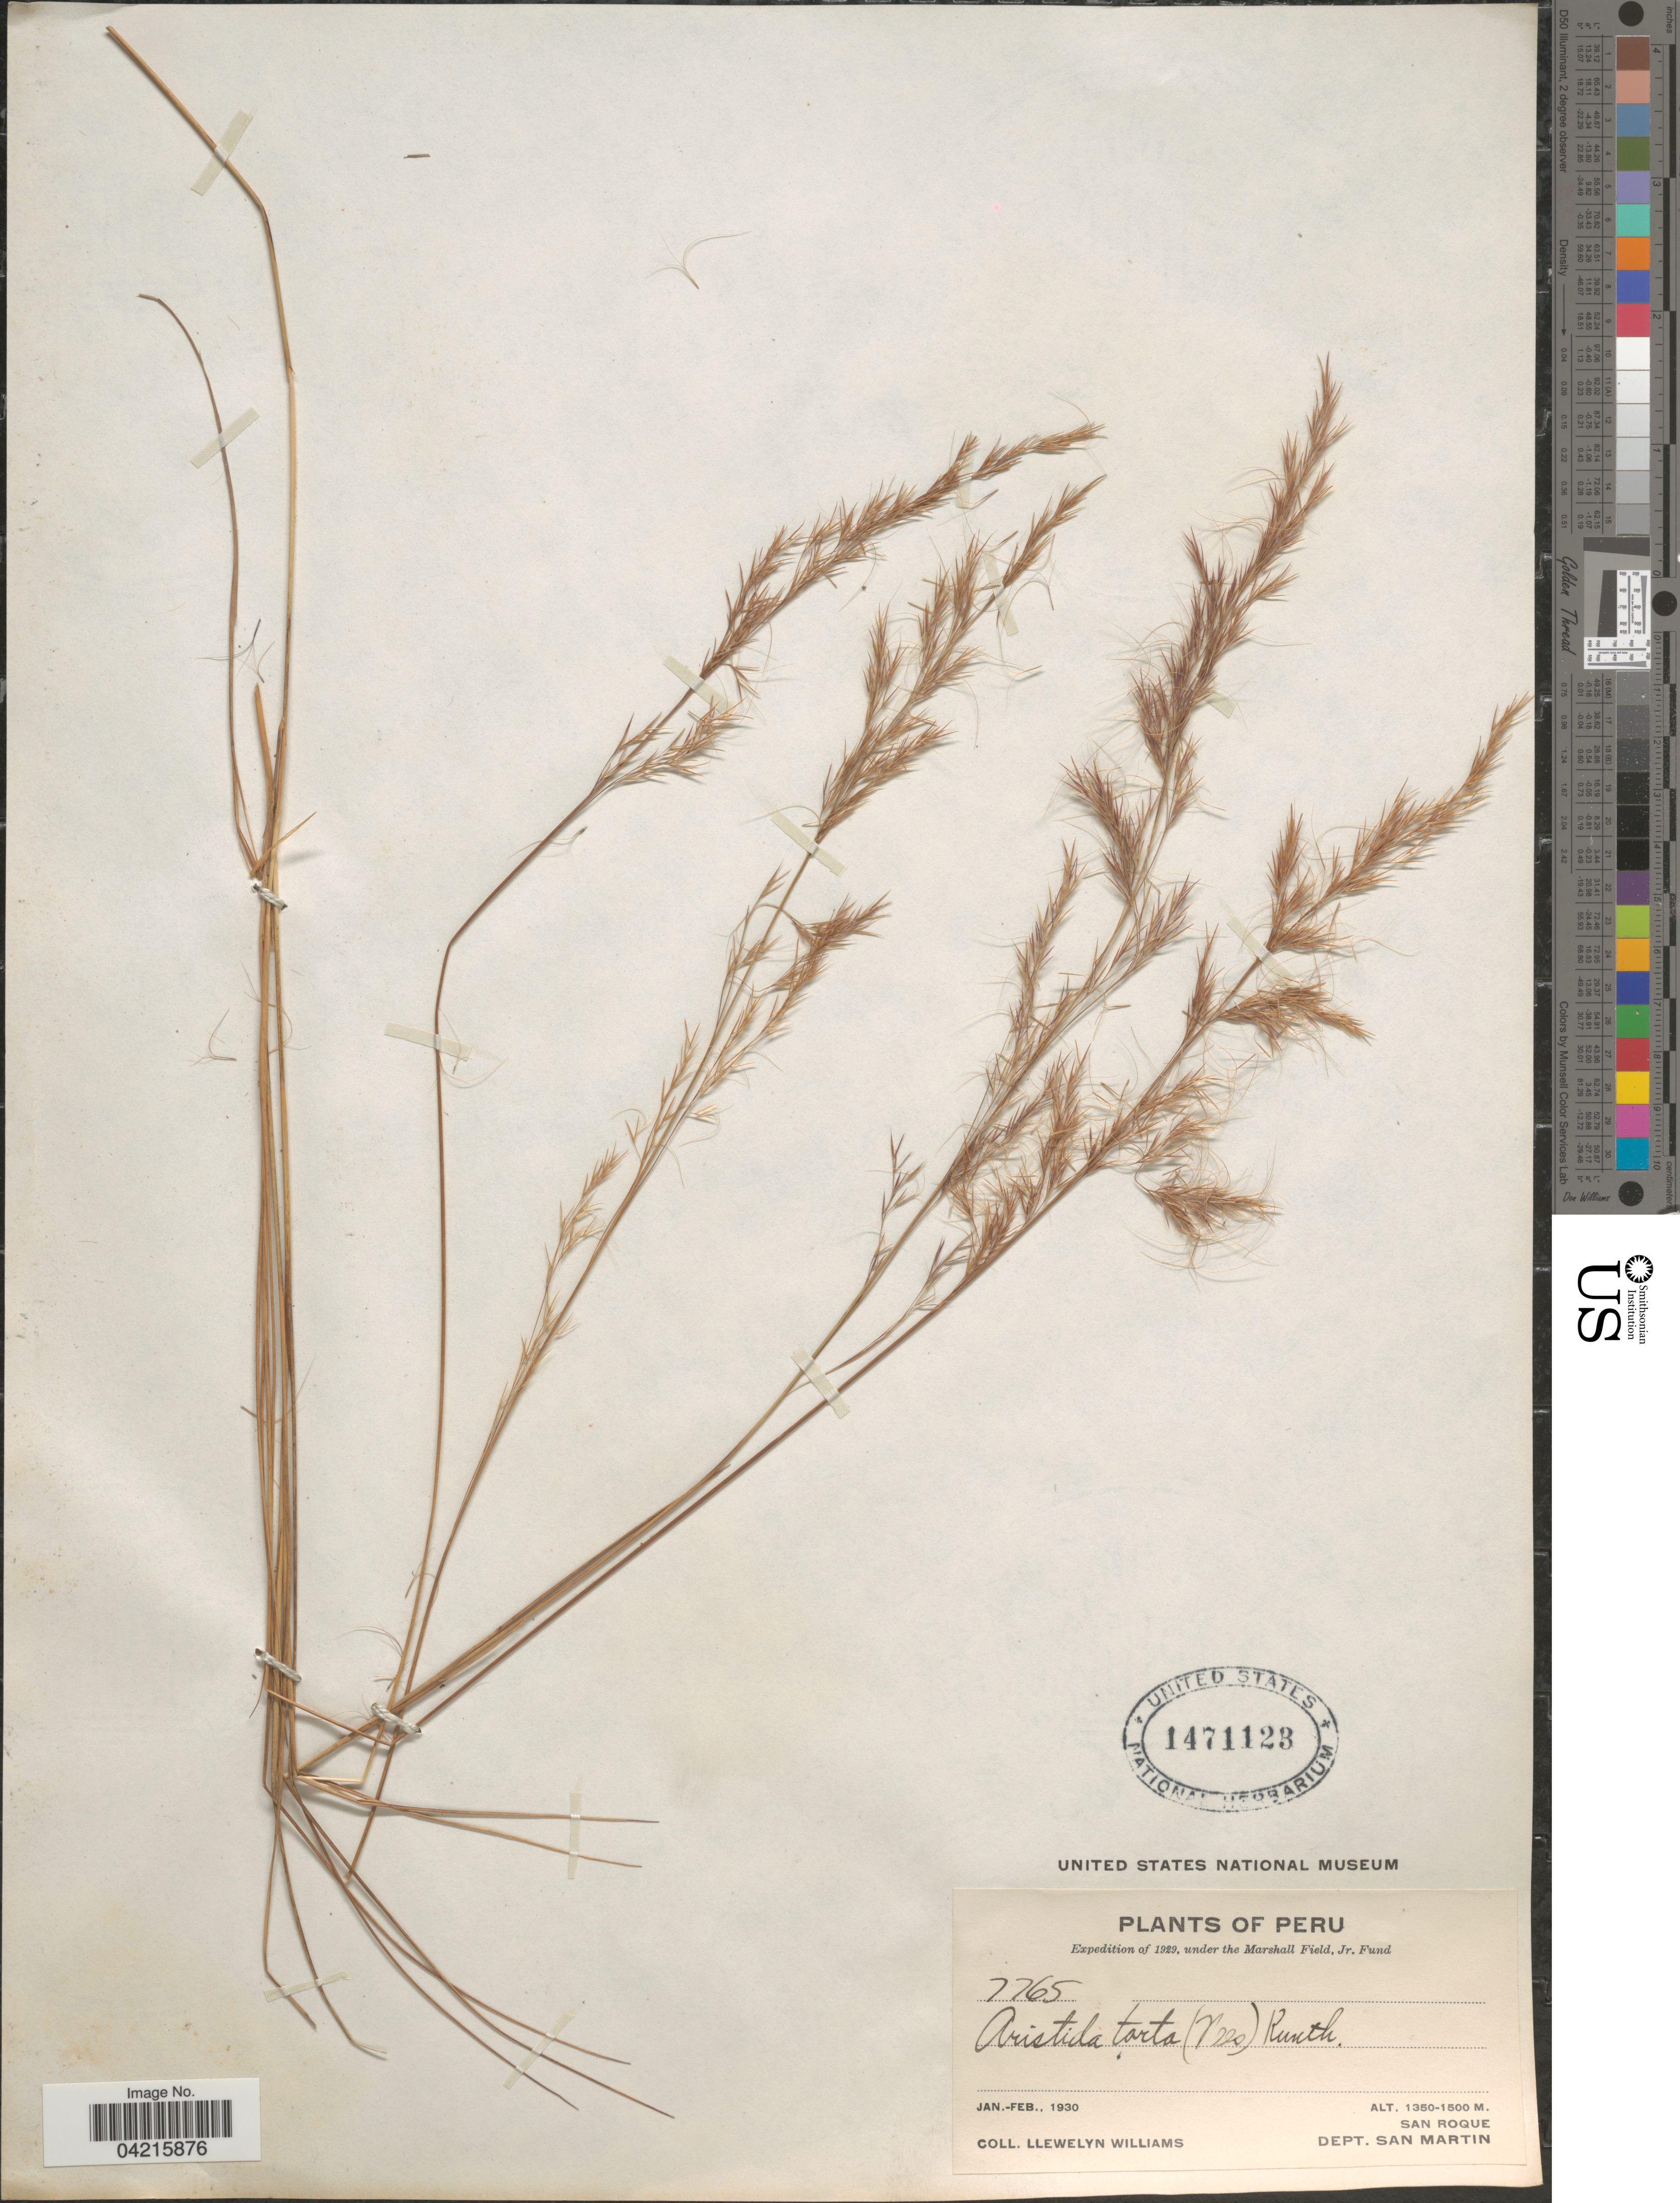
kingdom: Plantae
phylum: Tracheophyta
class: Liliopsida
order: Poales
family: Poaceae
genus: Aristida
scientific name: Aristida torta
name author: (Nees) Kunth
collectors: Ll. Williams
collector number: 7765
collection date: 1930-01/1930-02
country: Peru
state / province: San Martín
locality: Expedition of 1929. San Roque. Dept. San Martin.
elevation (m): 1350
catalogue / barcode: US 1471123